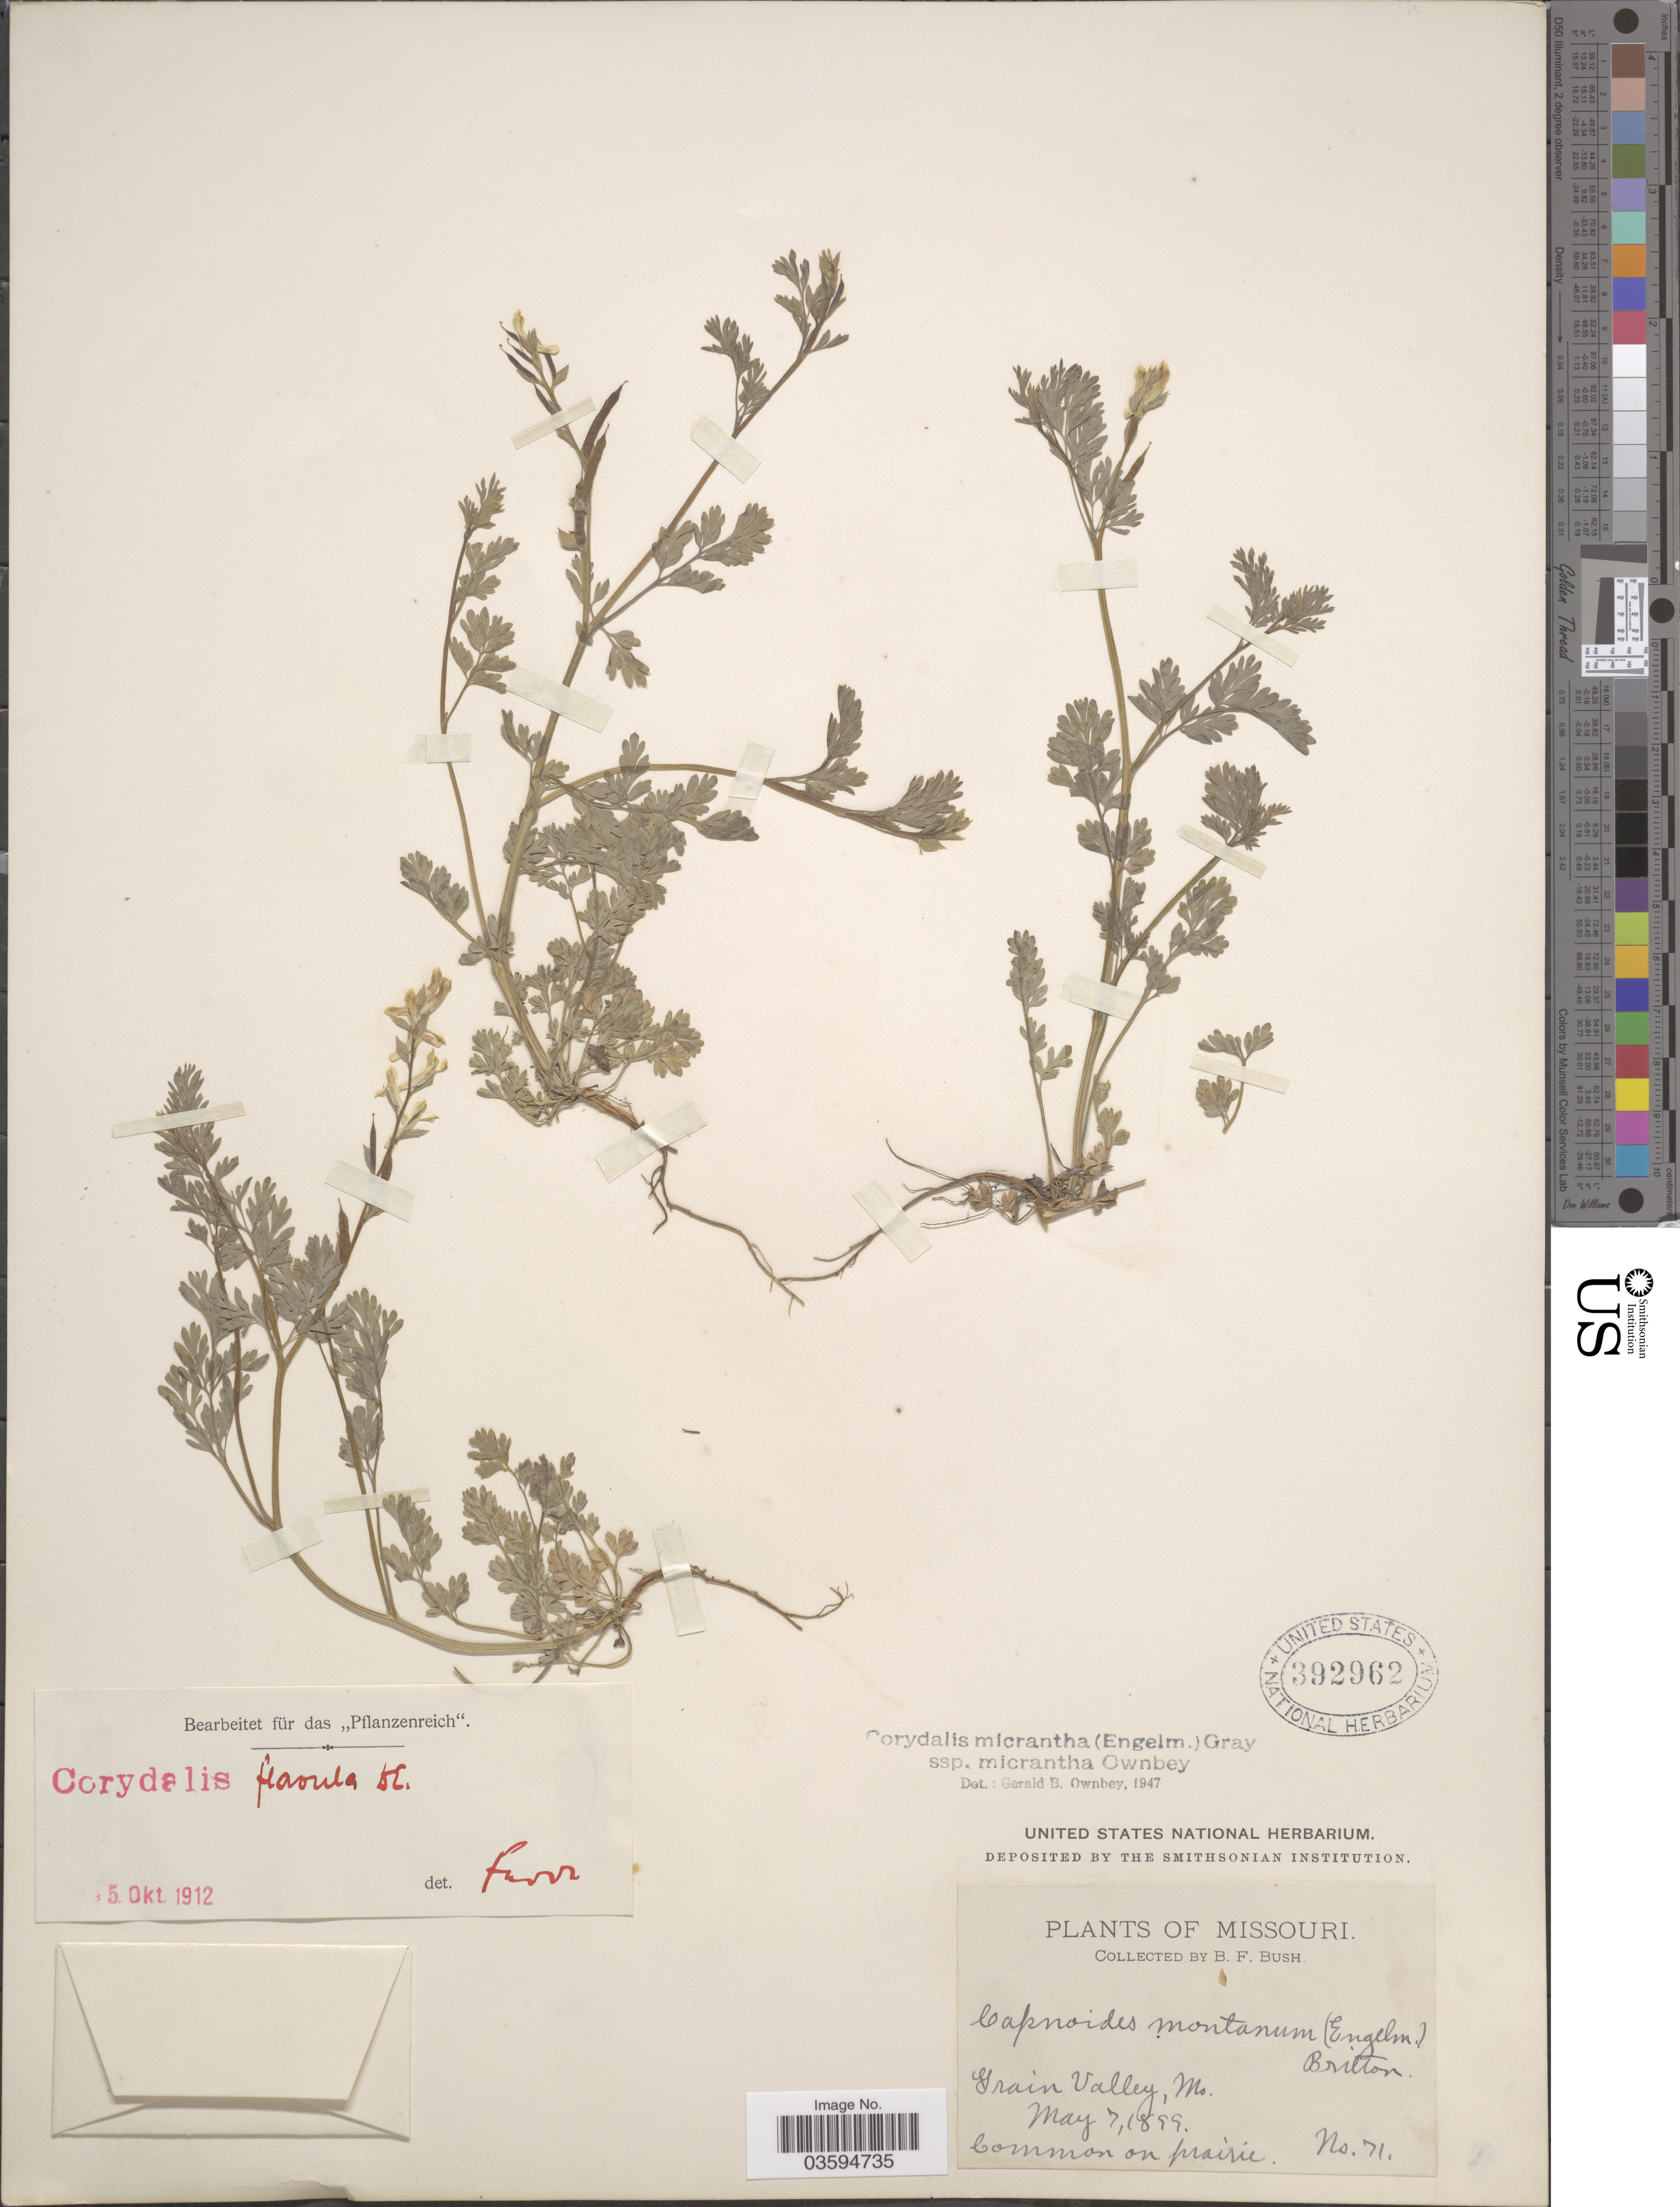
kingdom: Plantae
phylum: Tracheophyta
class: Magnoliopsida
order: Ranunculales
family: Papaveraceae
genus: Corydalis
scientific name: Corydalis micrantha subsp. micrantha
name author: (Engelm. & A. Gray) A. Gray & J.M. Coult.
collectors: B. F. Bush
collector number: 71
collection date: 1899-05-07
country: United States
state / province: Missouri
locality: Grain Valley.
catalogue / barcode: US 392962